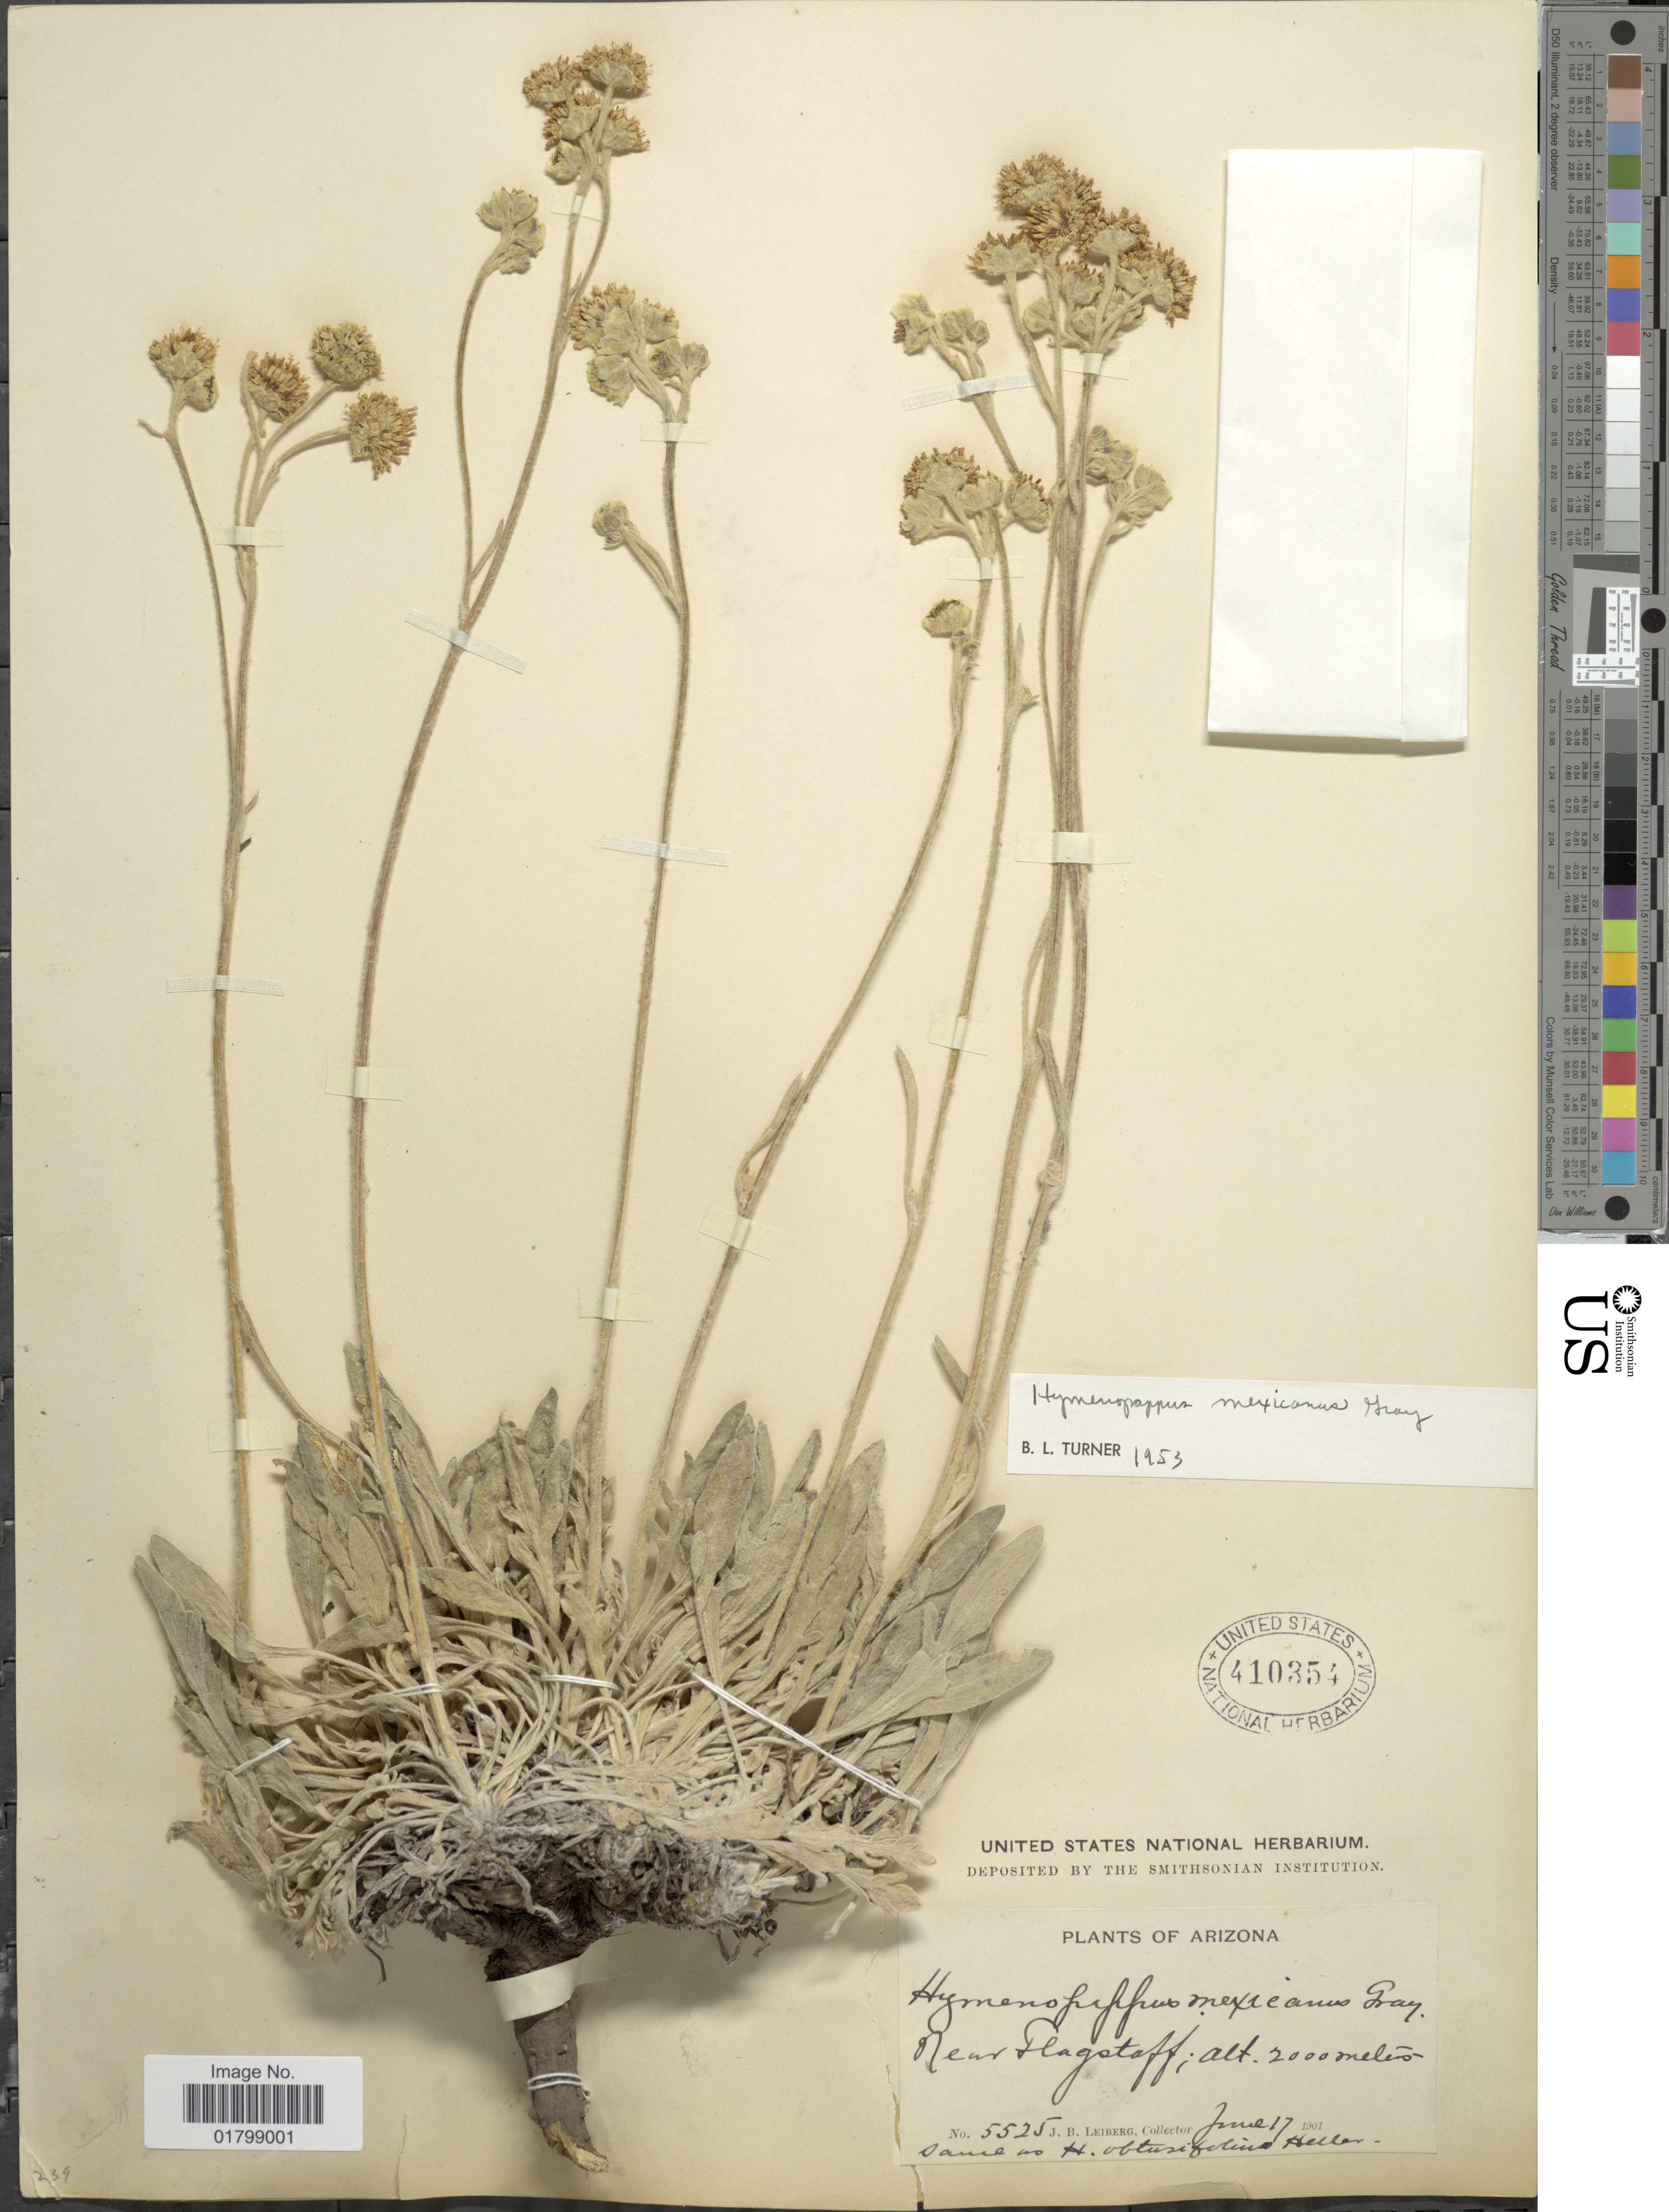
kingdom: Plantae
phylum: Tracheophyta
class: Magnoliopsida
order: Asterales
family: Asteraceae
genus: Hymenopappus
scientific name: Hymenopappus mexicanus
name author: A. Gray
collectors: J. B. Leiberg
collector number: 5525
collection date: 1901-06-17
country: United States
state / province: Arizona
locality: Near Flagstaff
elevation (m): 2000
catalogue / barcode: US 410354